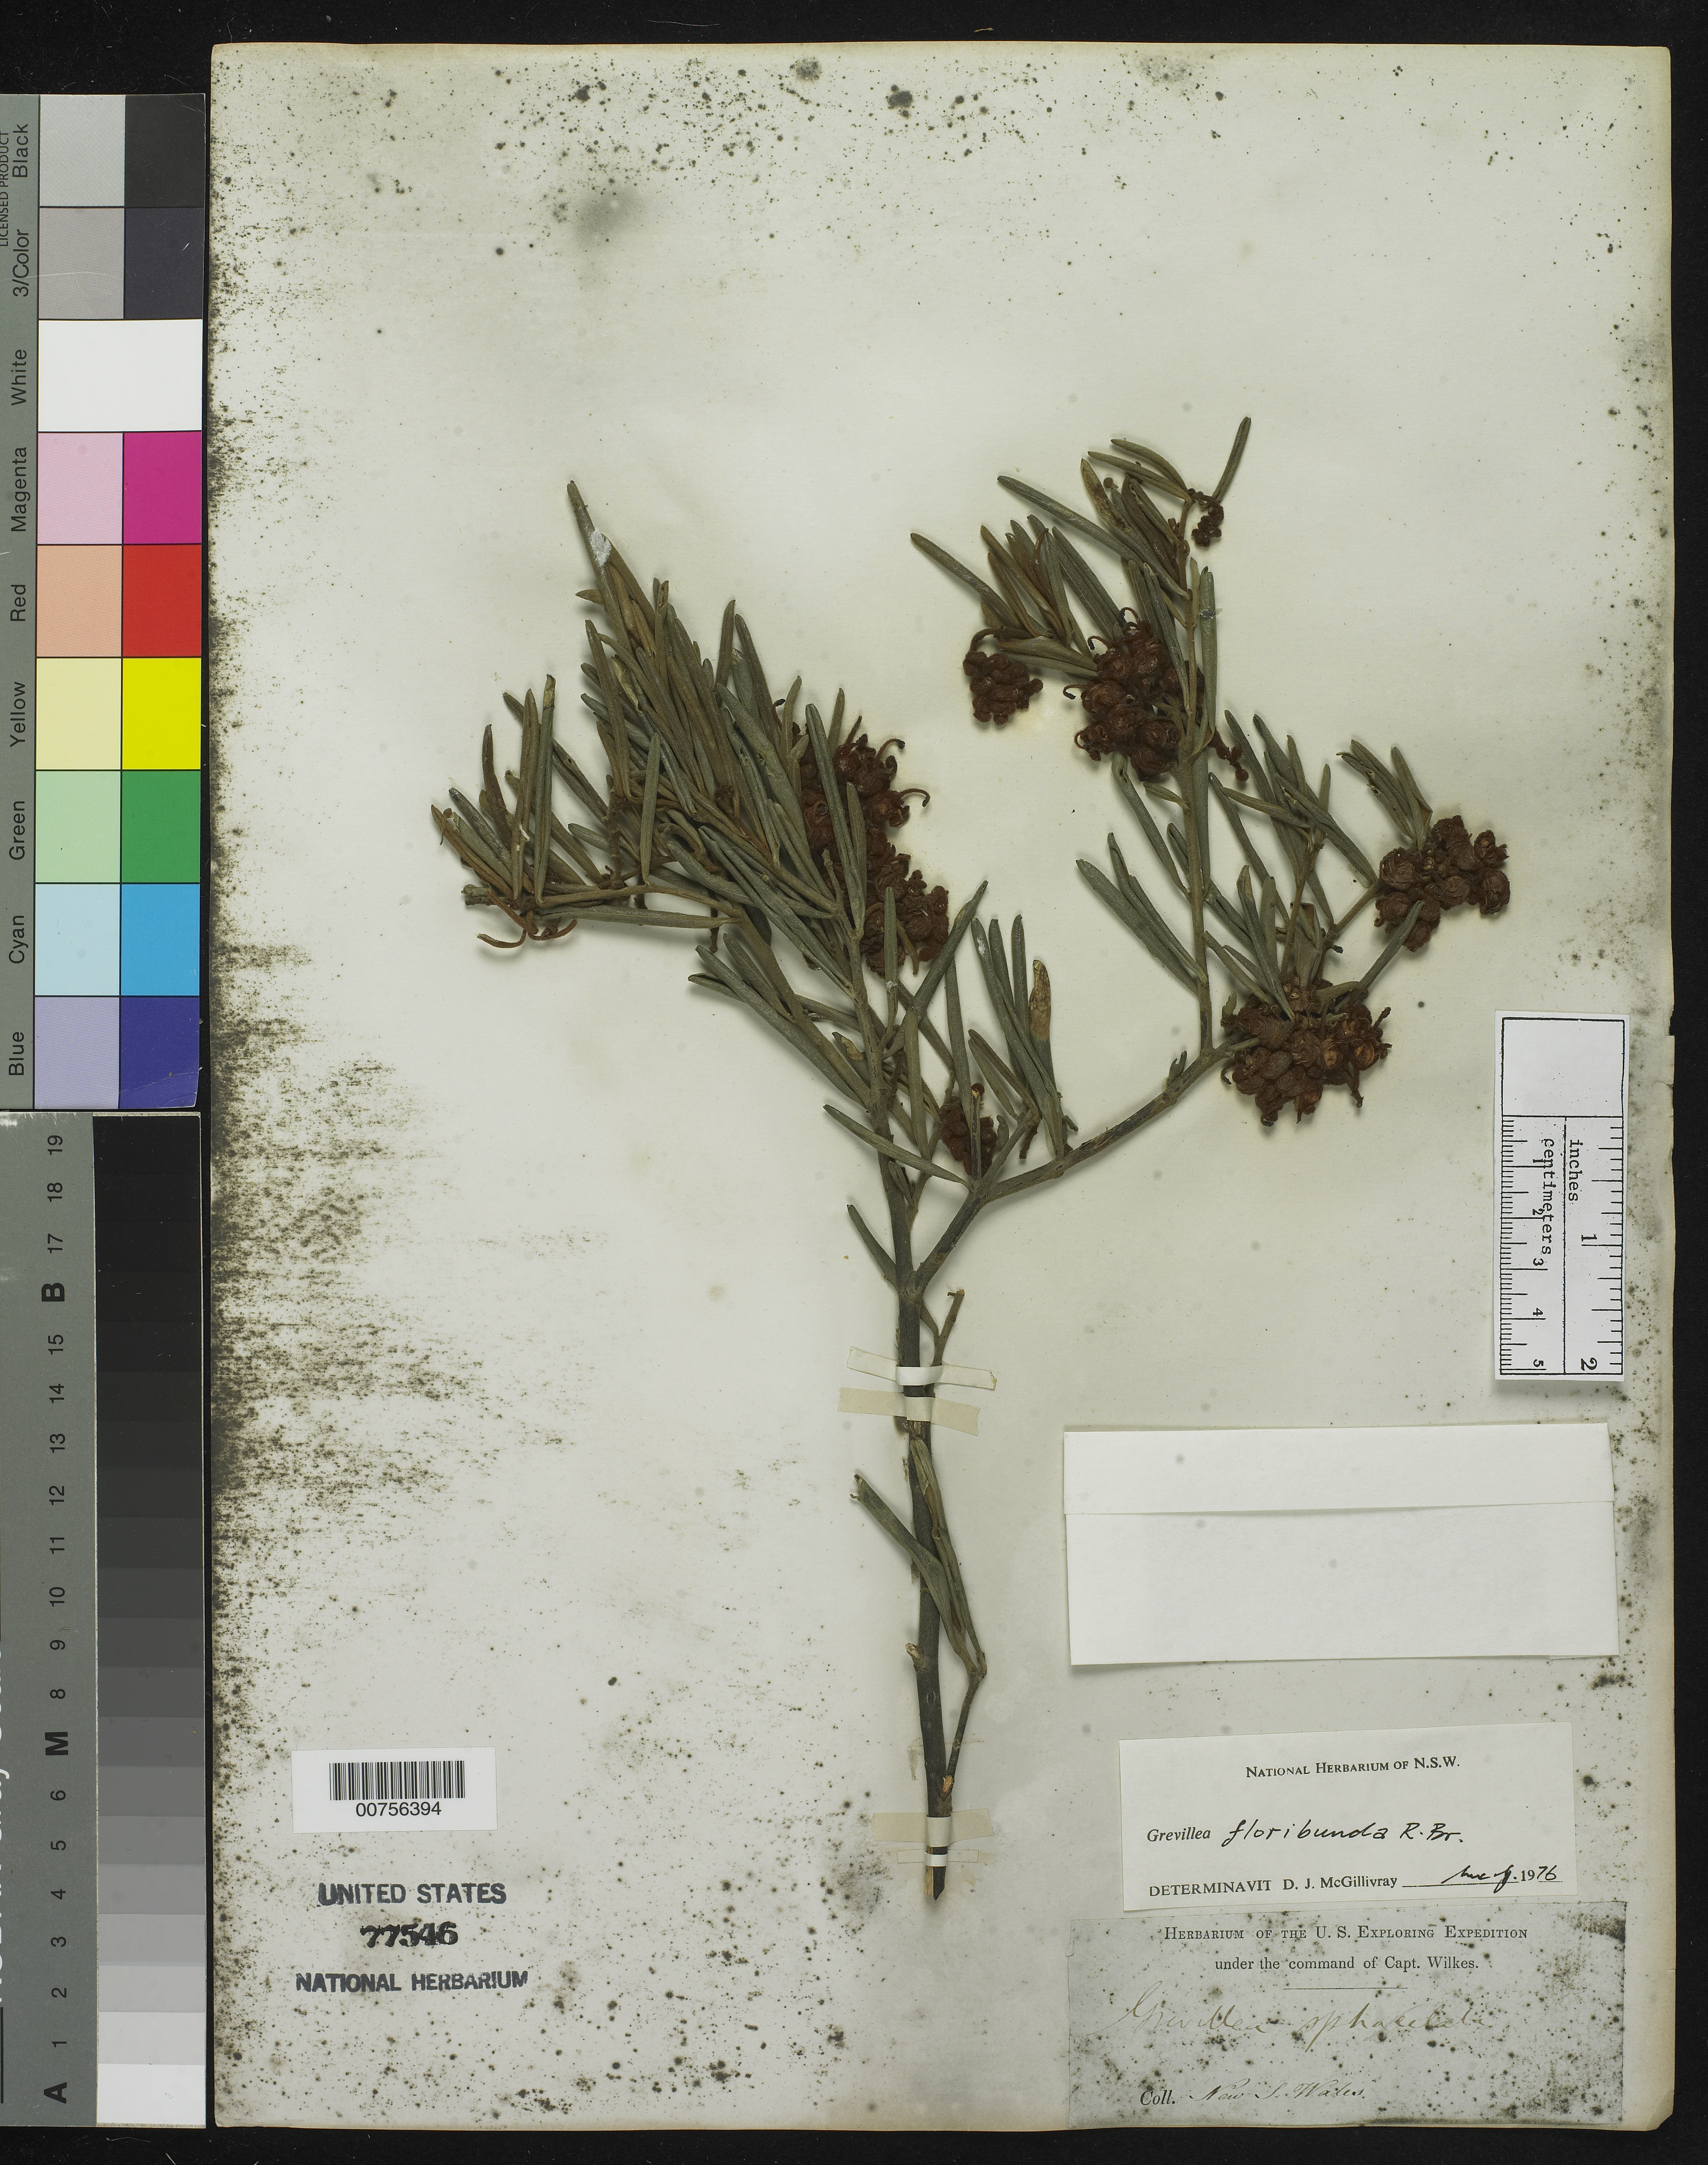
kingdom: Plantae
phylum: Tracheophyta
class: Magnoliopsida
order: Proteales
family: Proteaceae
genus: Grevillea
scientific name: Grevillea floribunda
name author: R. Br.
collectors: Wilkes Explor. Exped.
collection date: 1838/1842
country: Australia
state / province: New South Wales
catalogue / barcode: US 77546